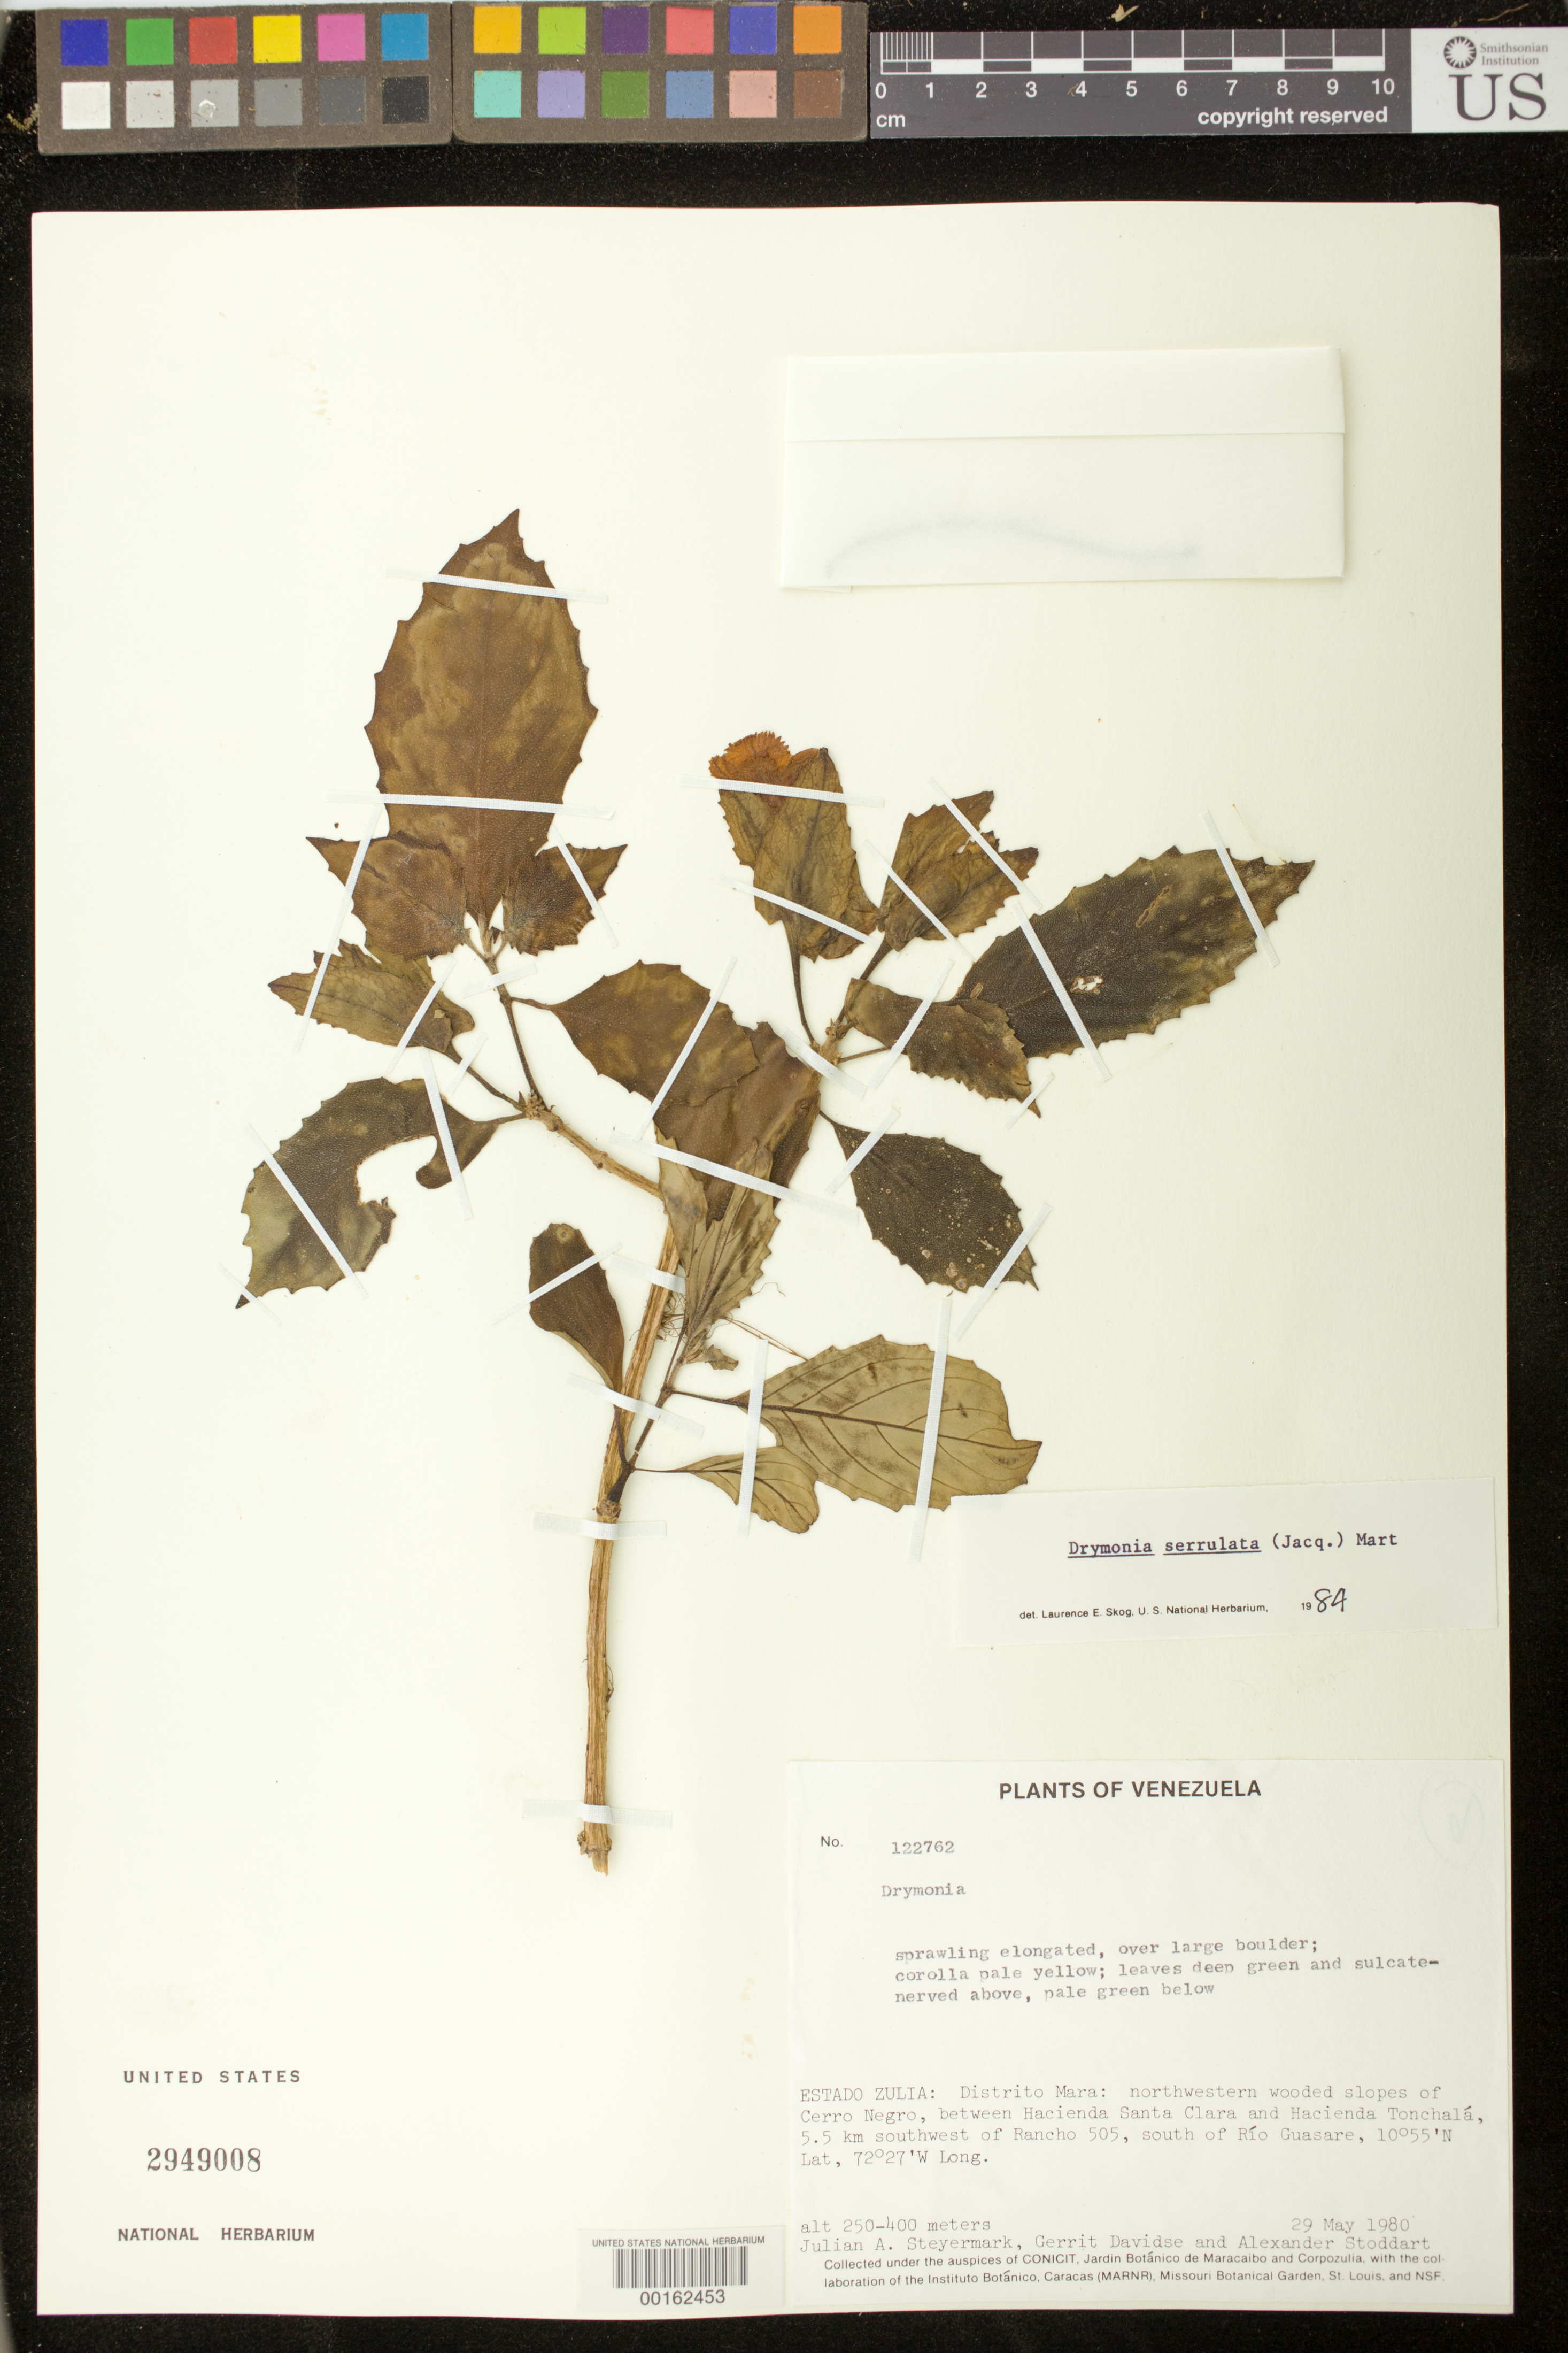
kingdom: Plantae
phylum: Tracheophyta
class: Magnoliopsida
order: Lamiales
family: Gesneriaceae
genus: Drymonia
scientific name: Drymonia serrulata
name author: (Jacq.) Mart.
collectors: J. Steyermark & et al.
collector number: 122762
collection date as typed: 29 May 1980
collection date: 1980-05-29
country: Venezuela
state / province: Zulia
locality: Dist. Mara, Cerro Negro, between Hacienda Tonchala, 5.5 km SW of Rancho 505, S of Rio Guasare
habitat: northwestern wooded slopes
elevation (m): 250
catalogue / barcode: US 2949008